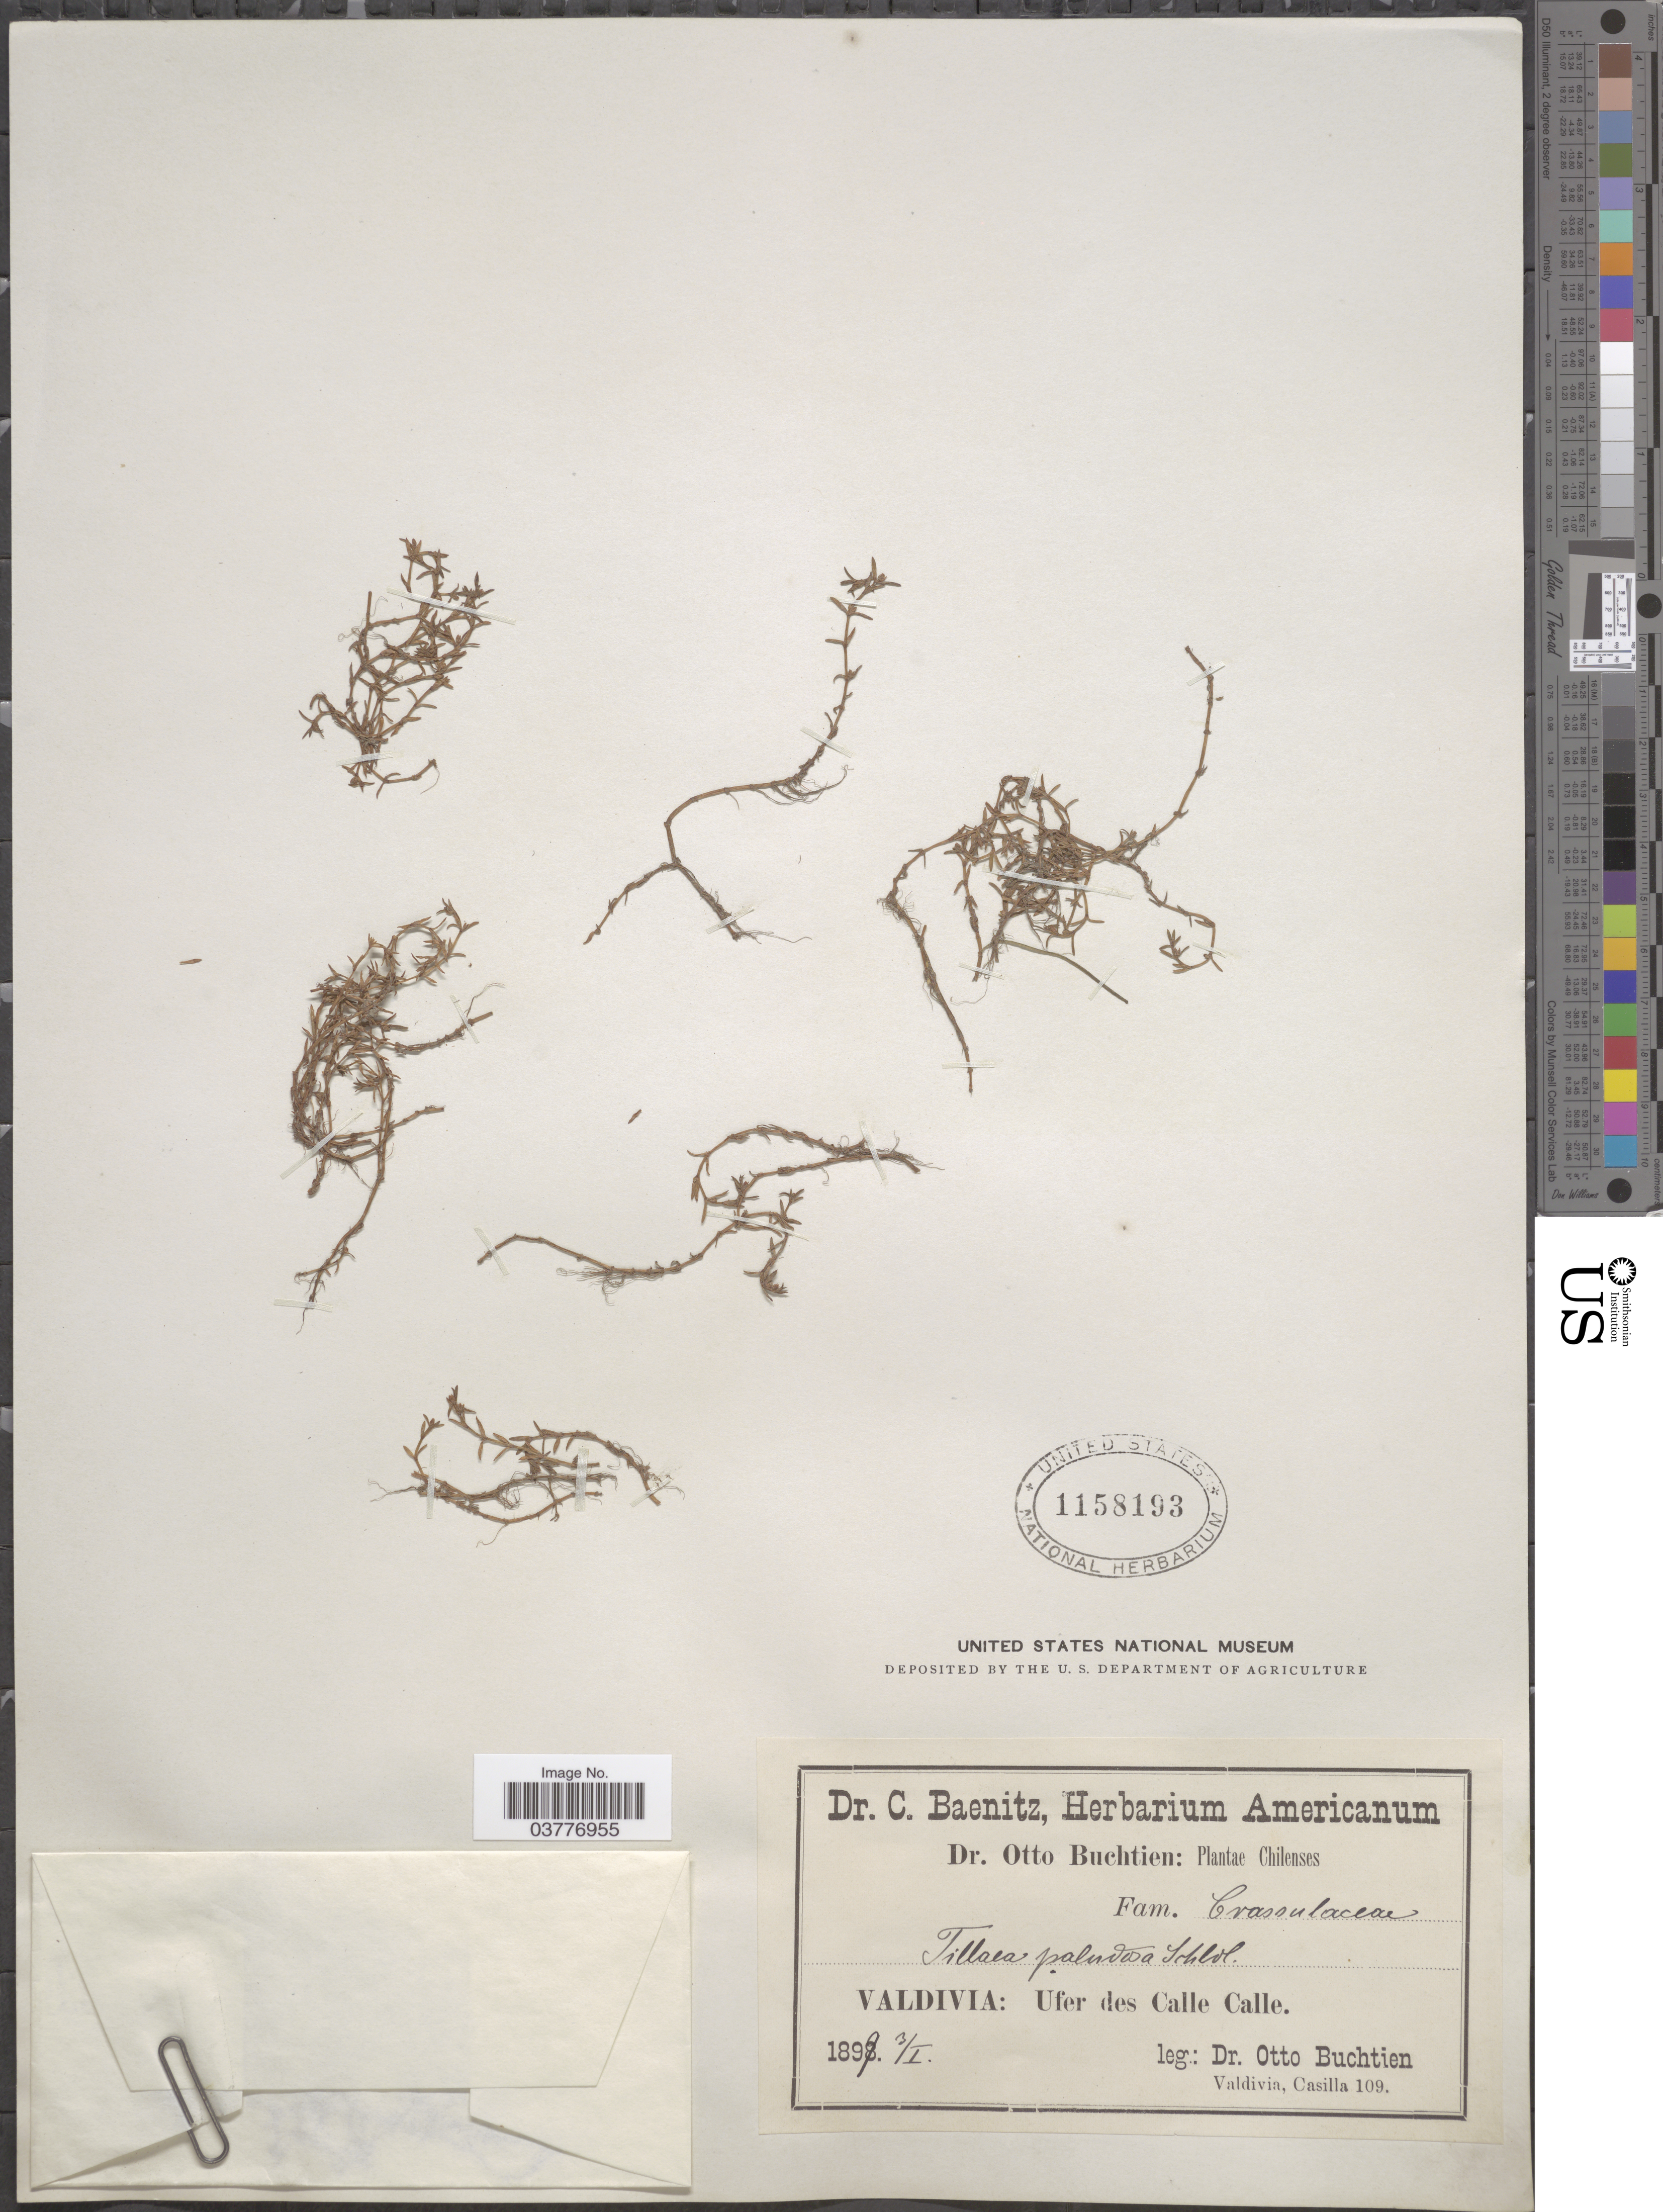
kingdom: Plantae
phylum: Tracheophyta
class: Magnoliopsida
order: Saxifragales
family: Crassulaceae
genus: Crassula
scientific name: Crassula peduncularis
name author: (Sm.) Cambess.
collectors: O. Buchtien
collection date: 1899-01-03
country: Chile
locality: Valdivia: Ufer des Calle Calle.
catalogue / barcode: US 1158193